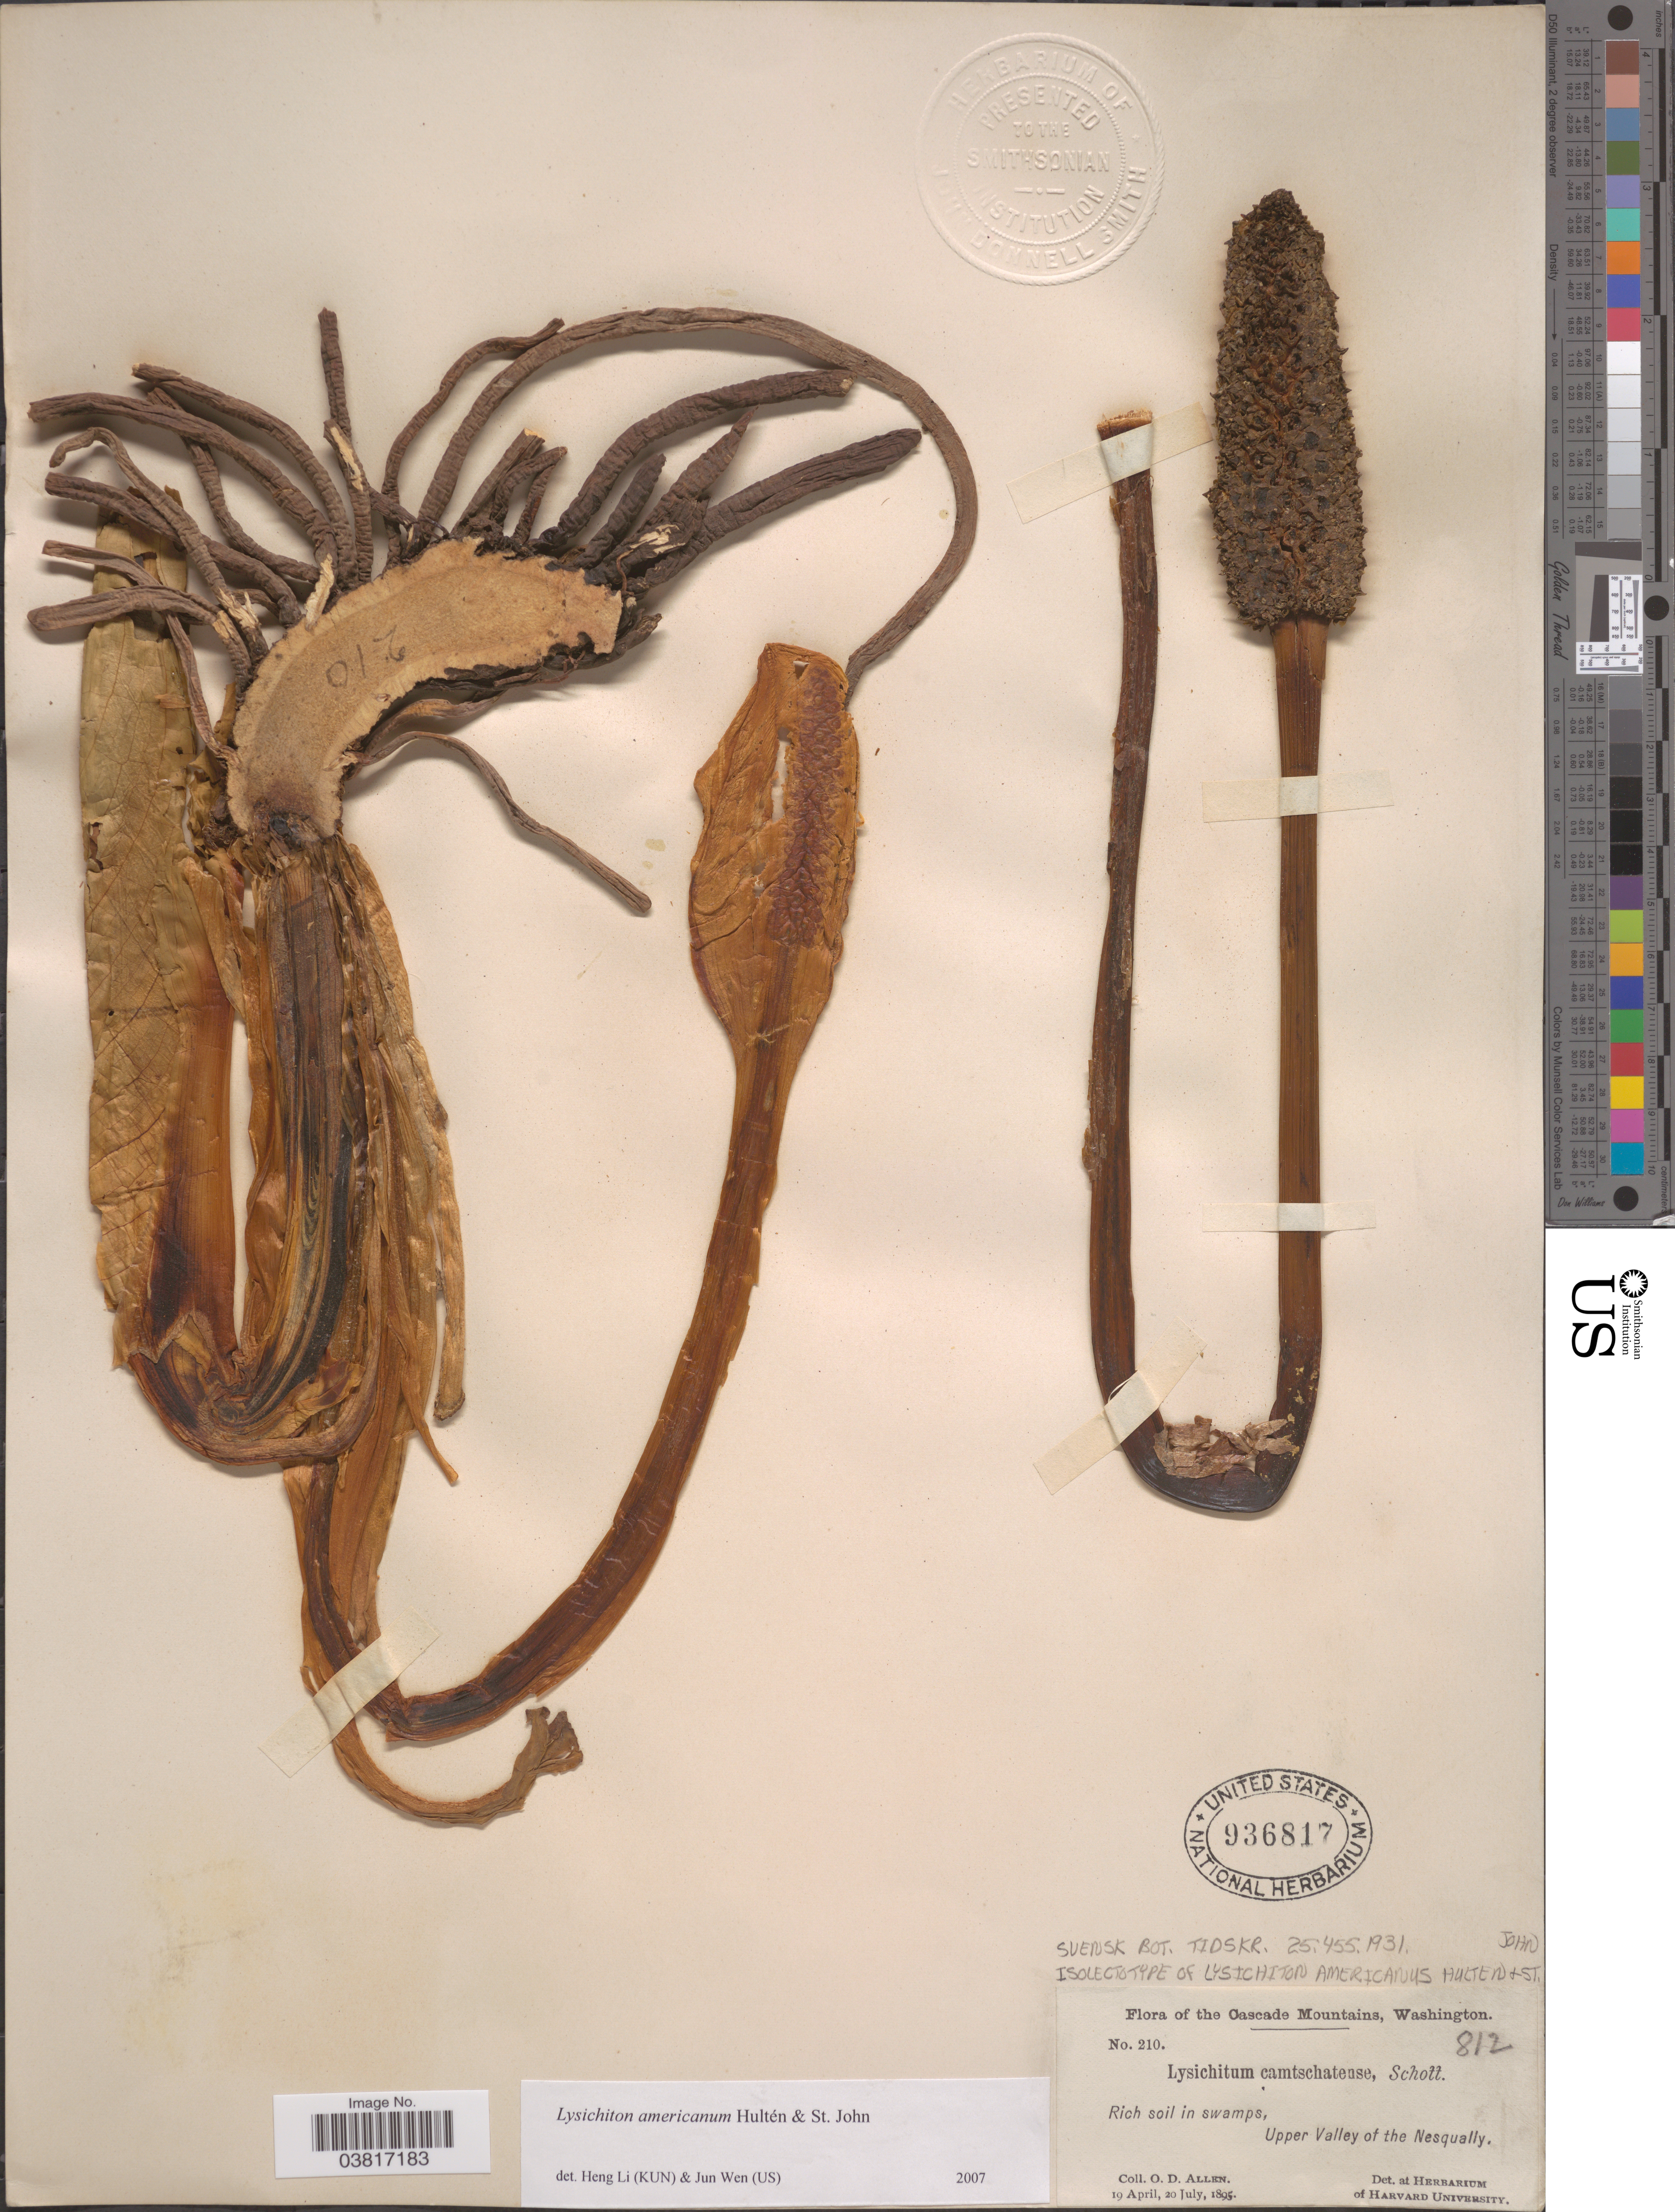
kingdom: Plantae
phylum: Tracheophyta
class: Liliopsida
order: Alismatales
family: Araceae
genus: Lysichiton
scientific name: Lysichiton americanus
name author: Hultén & H. St. John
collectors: O. D. Allen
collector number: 210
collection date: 1895-04-19/1895-07-20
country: United States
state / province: Washington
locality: Cascade Mountains. Upper Valley of the Nesqually.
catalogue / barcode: US 936817